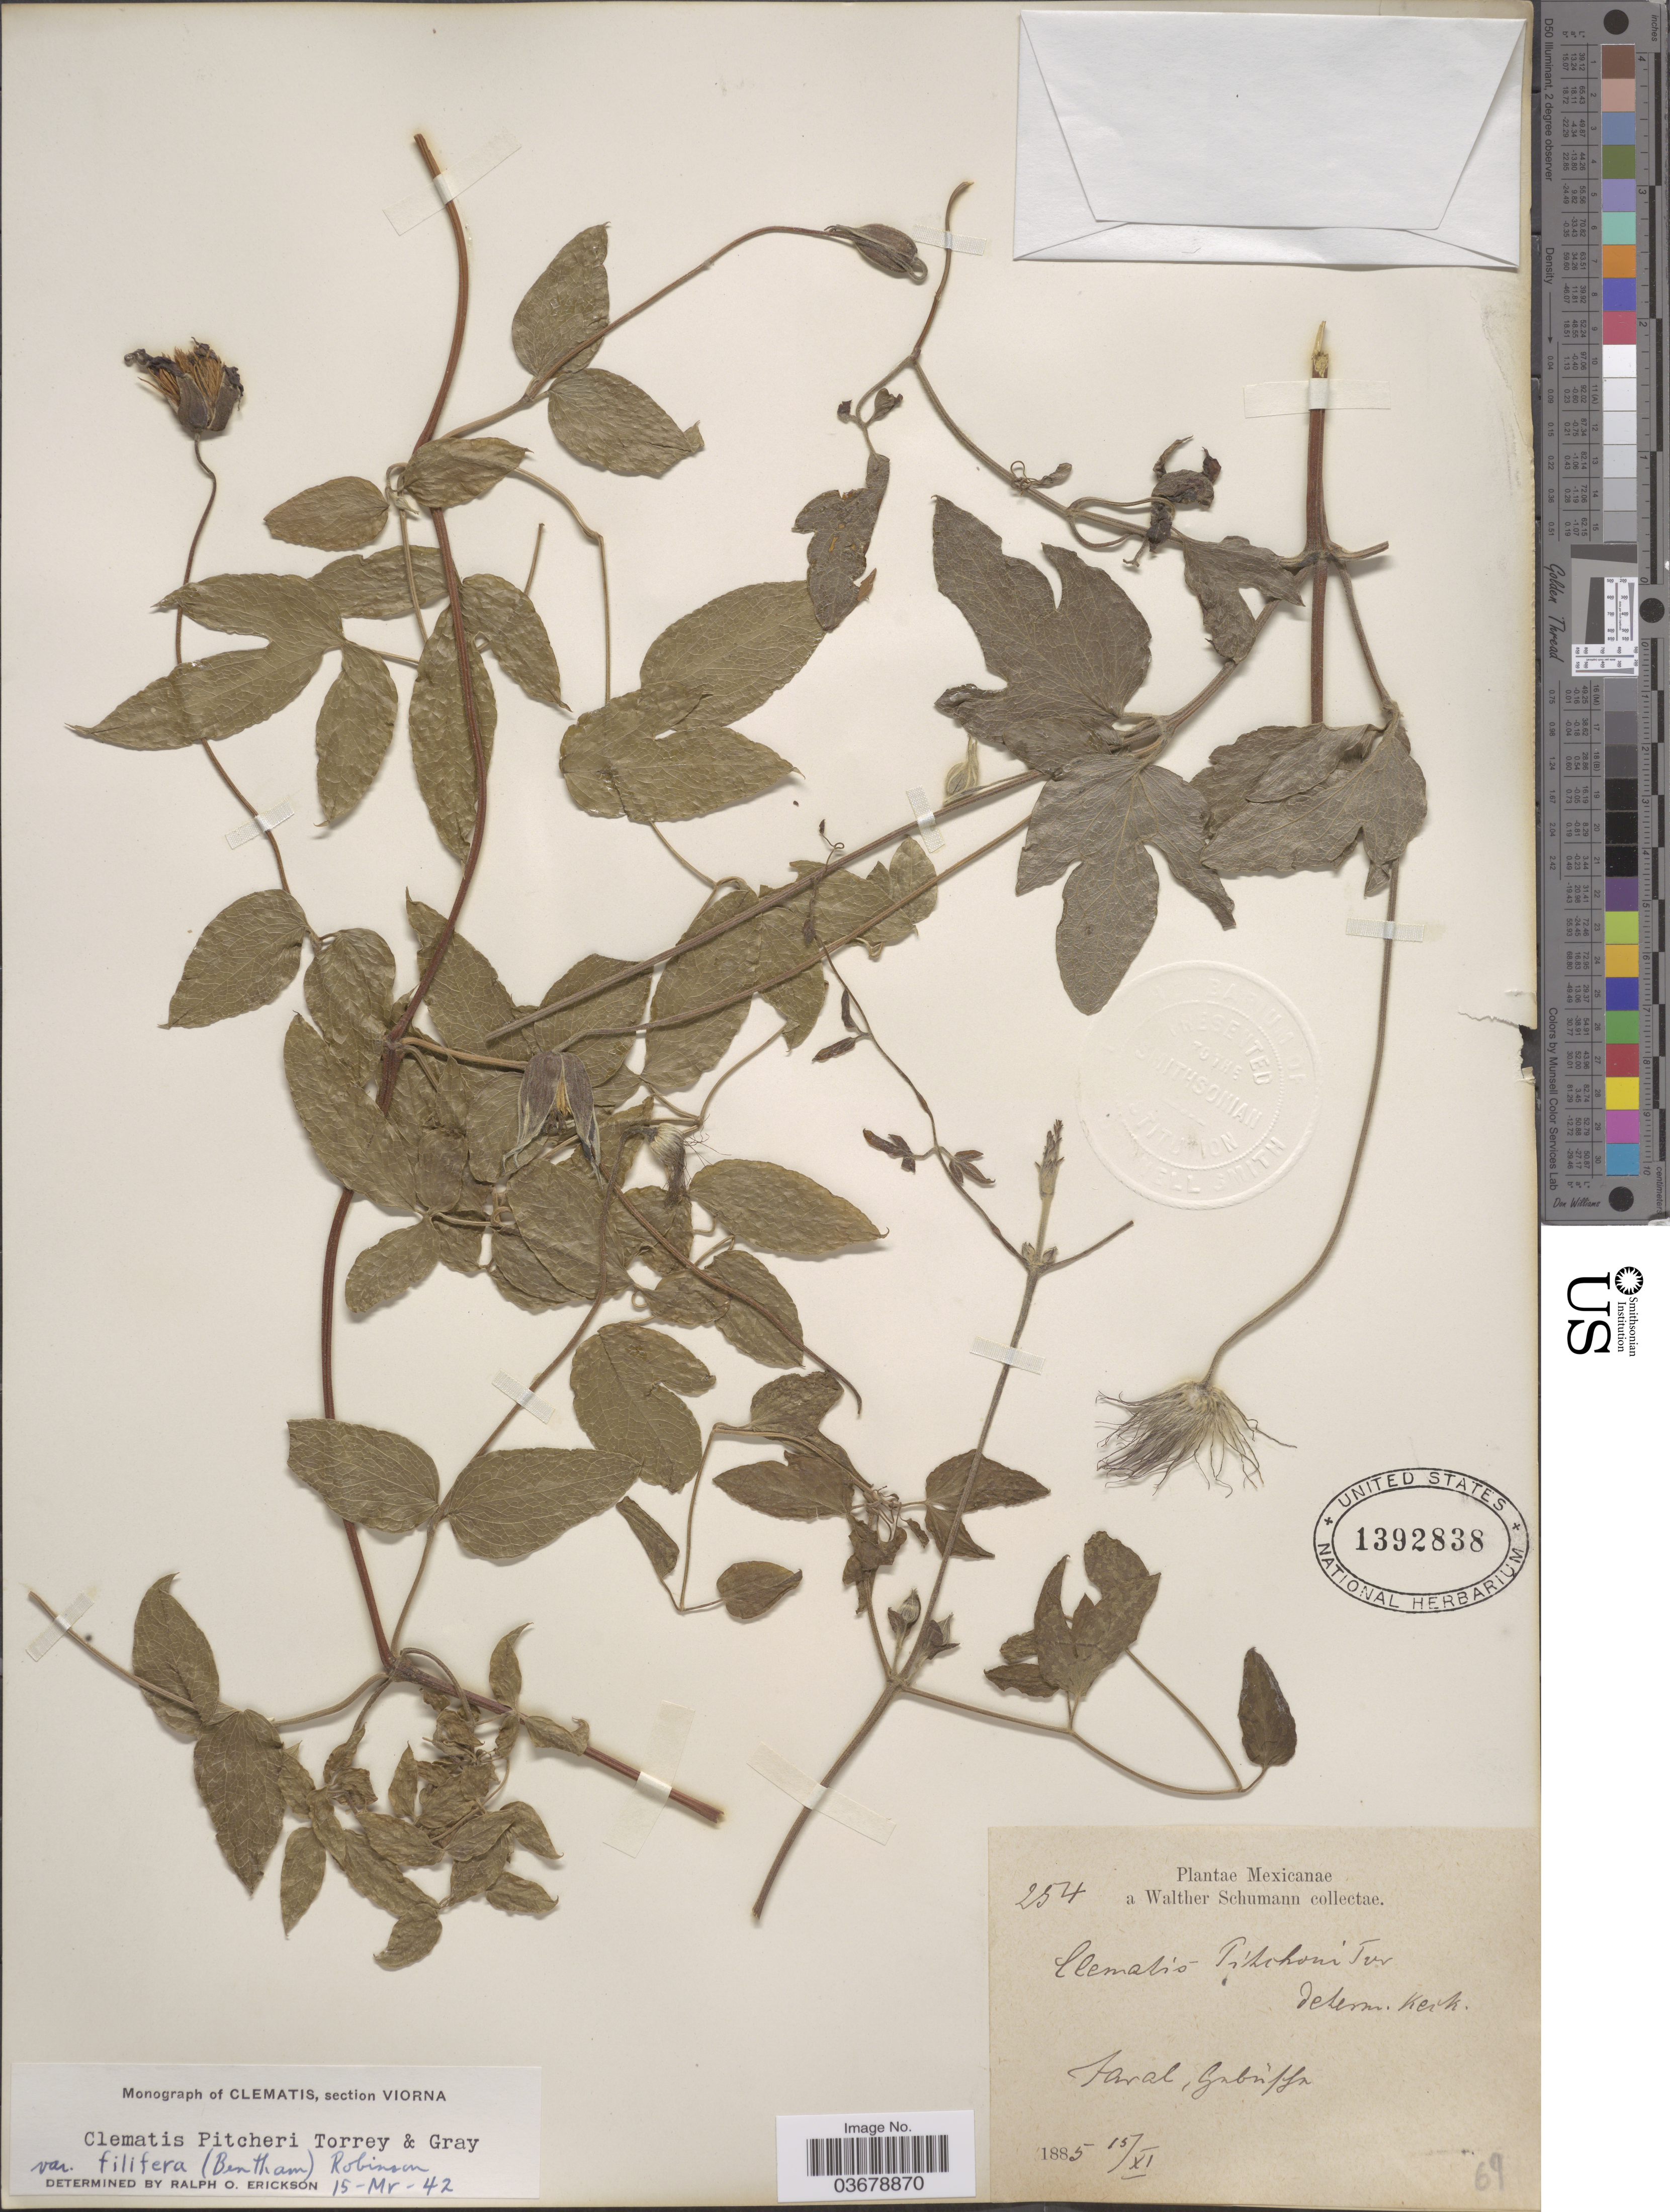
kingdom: Plantae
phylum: Tracheophyta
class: Magnoliopsida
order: Ranunculales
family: Ranunculaceae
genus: Clematis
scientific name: Clematis pitcheri var. filifera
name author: (Benth.) B.L. Rob.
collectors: W. Schumann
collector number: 254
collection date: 1885-11-15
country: Mexico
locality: Faral, Gubuffn. [interpreted]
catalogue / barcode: US 1392838